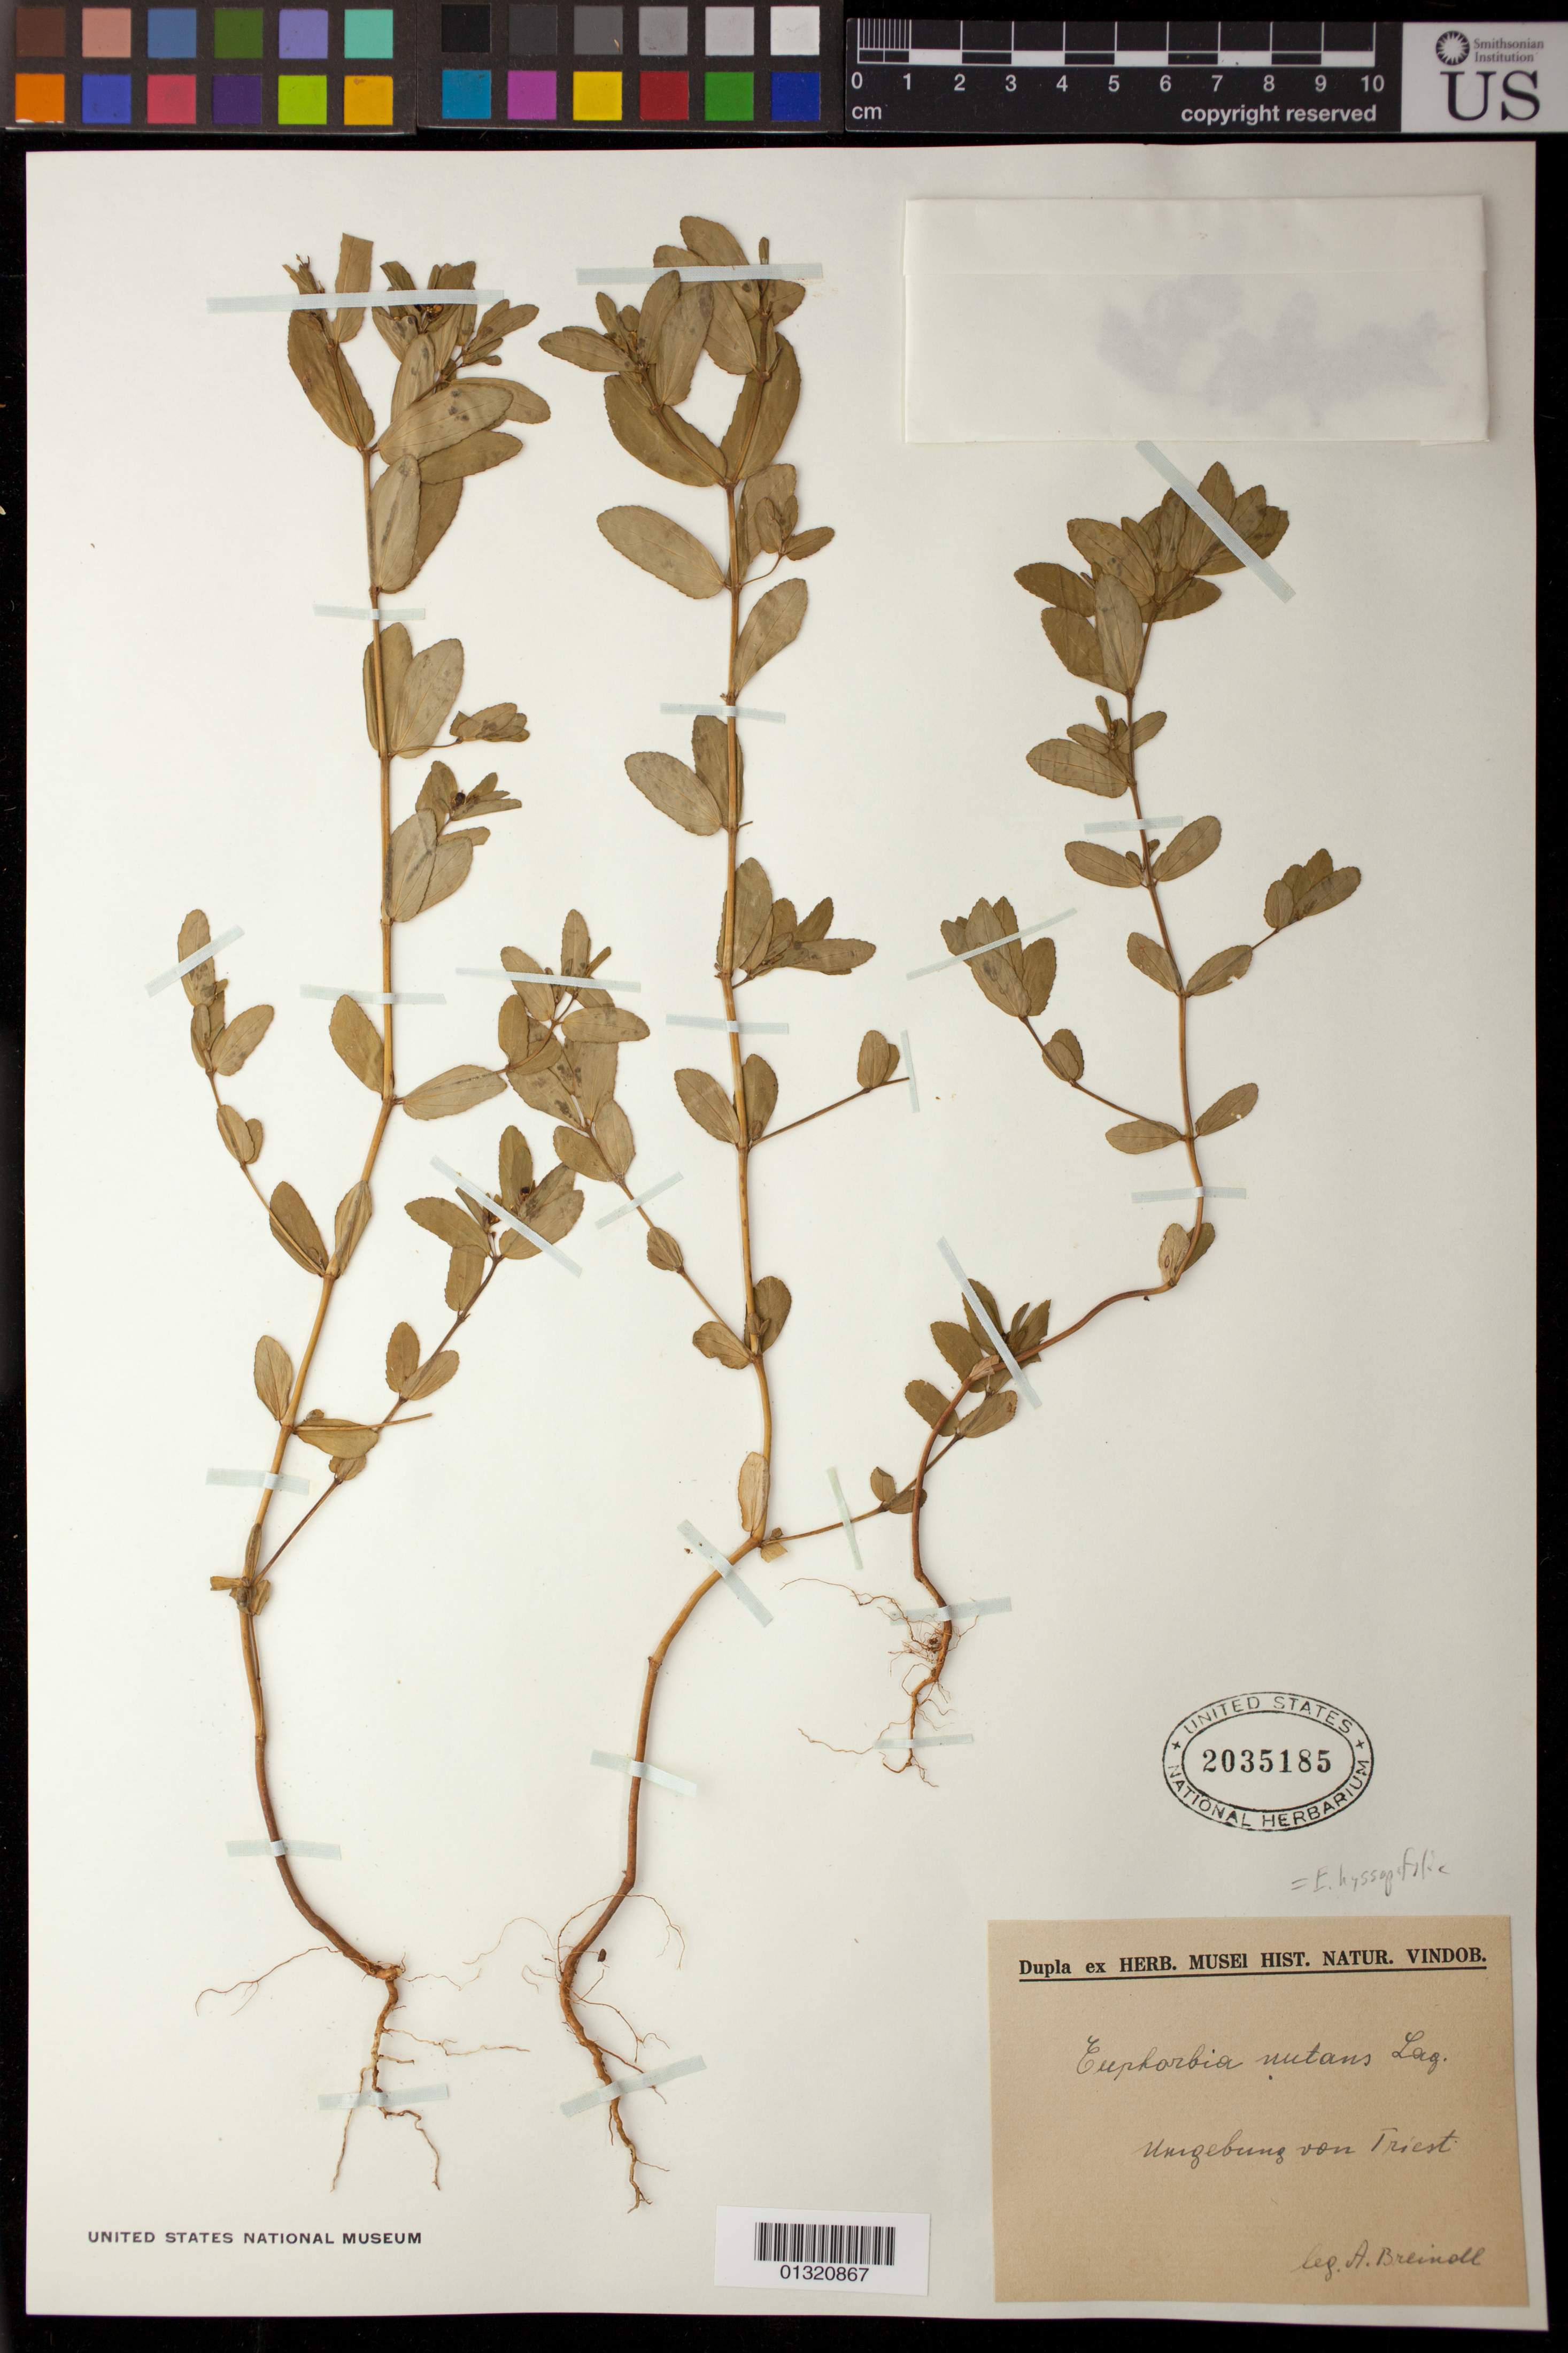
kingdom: Plantae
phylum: Tracheophyta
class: Magnoliopsida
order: Malpighiales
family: Euphorbiaceae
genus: Euphorbia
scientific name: Euphorbia hyssopifolia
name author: L.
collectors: A. Breinoll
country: Italy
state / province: Friuli-Venezia Giulia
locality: Umgebung von Triest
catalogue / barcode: US 2035185